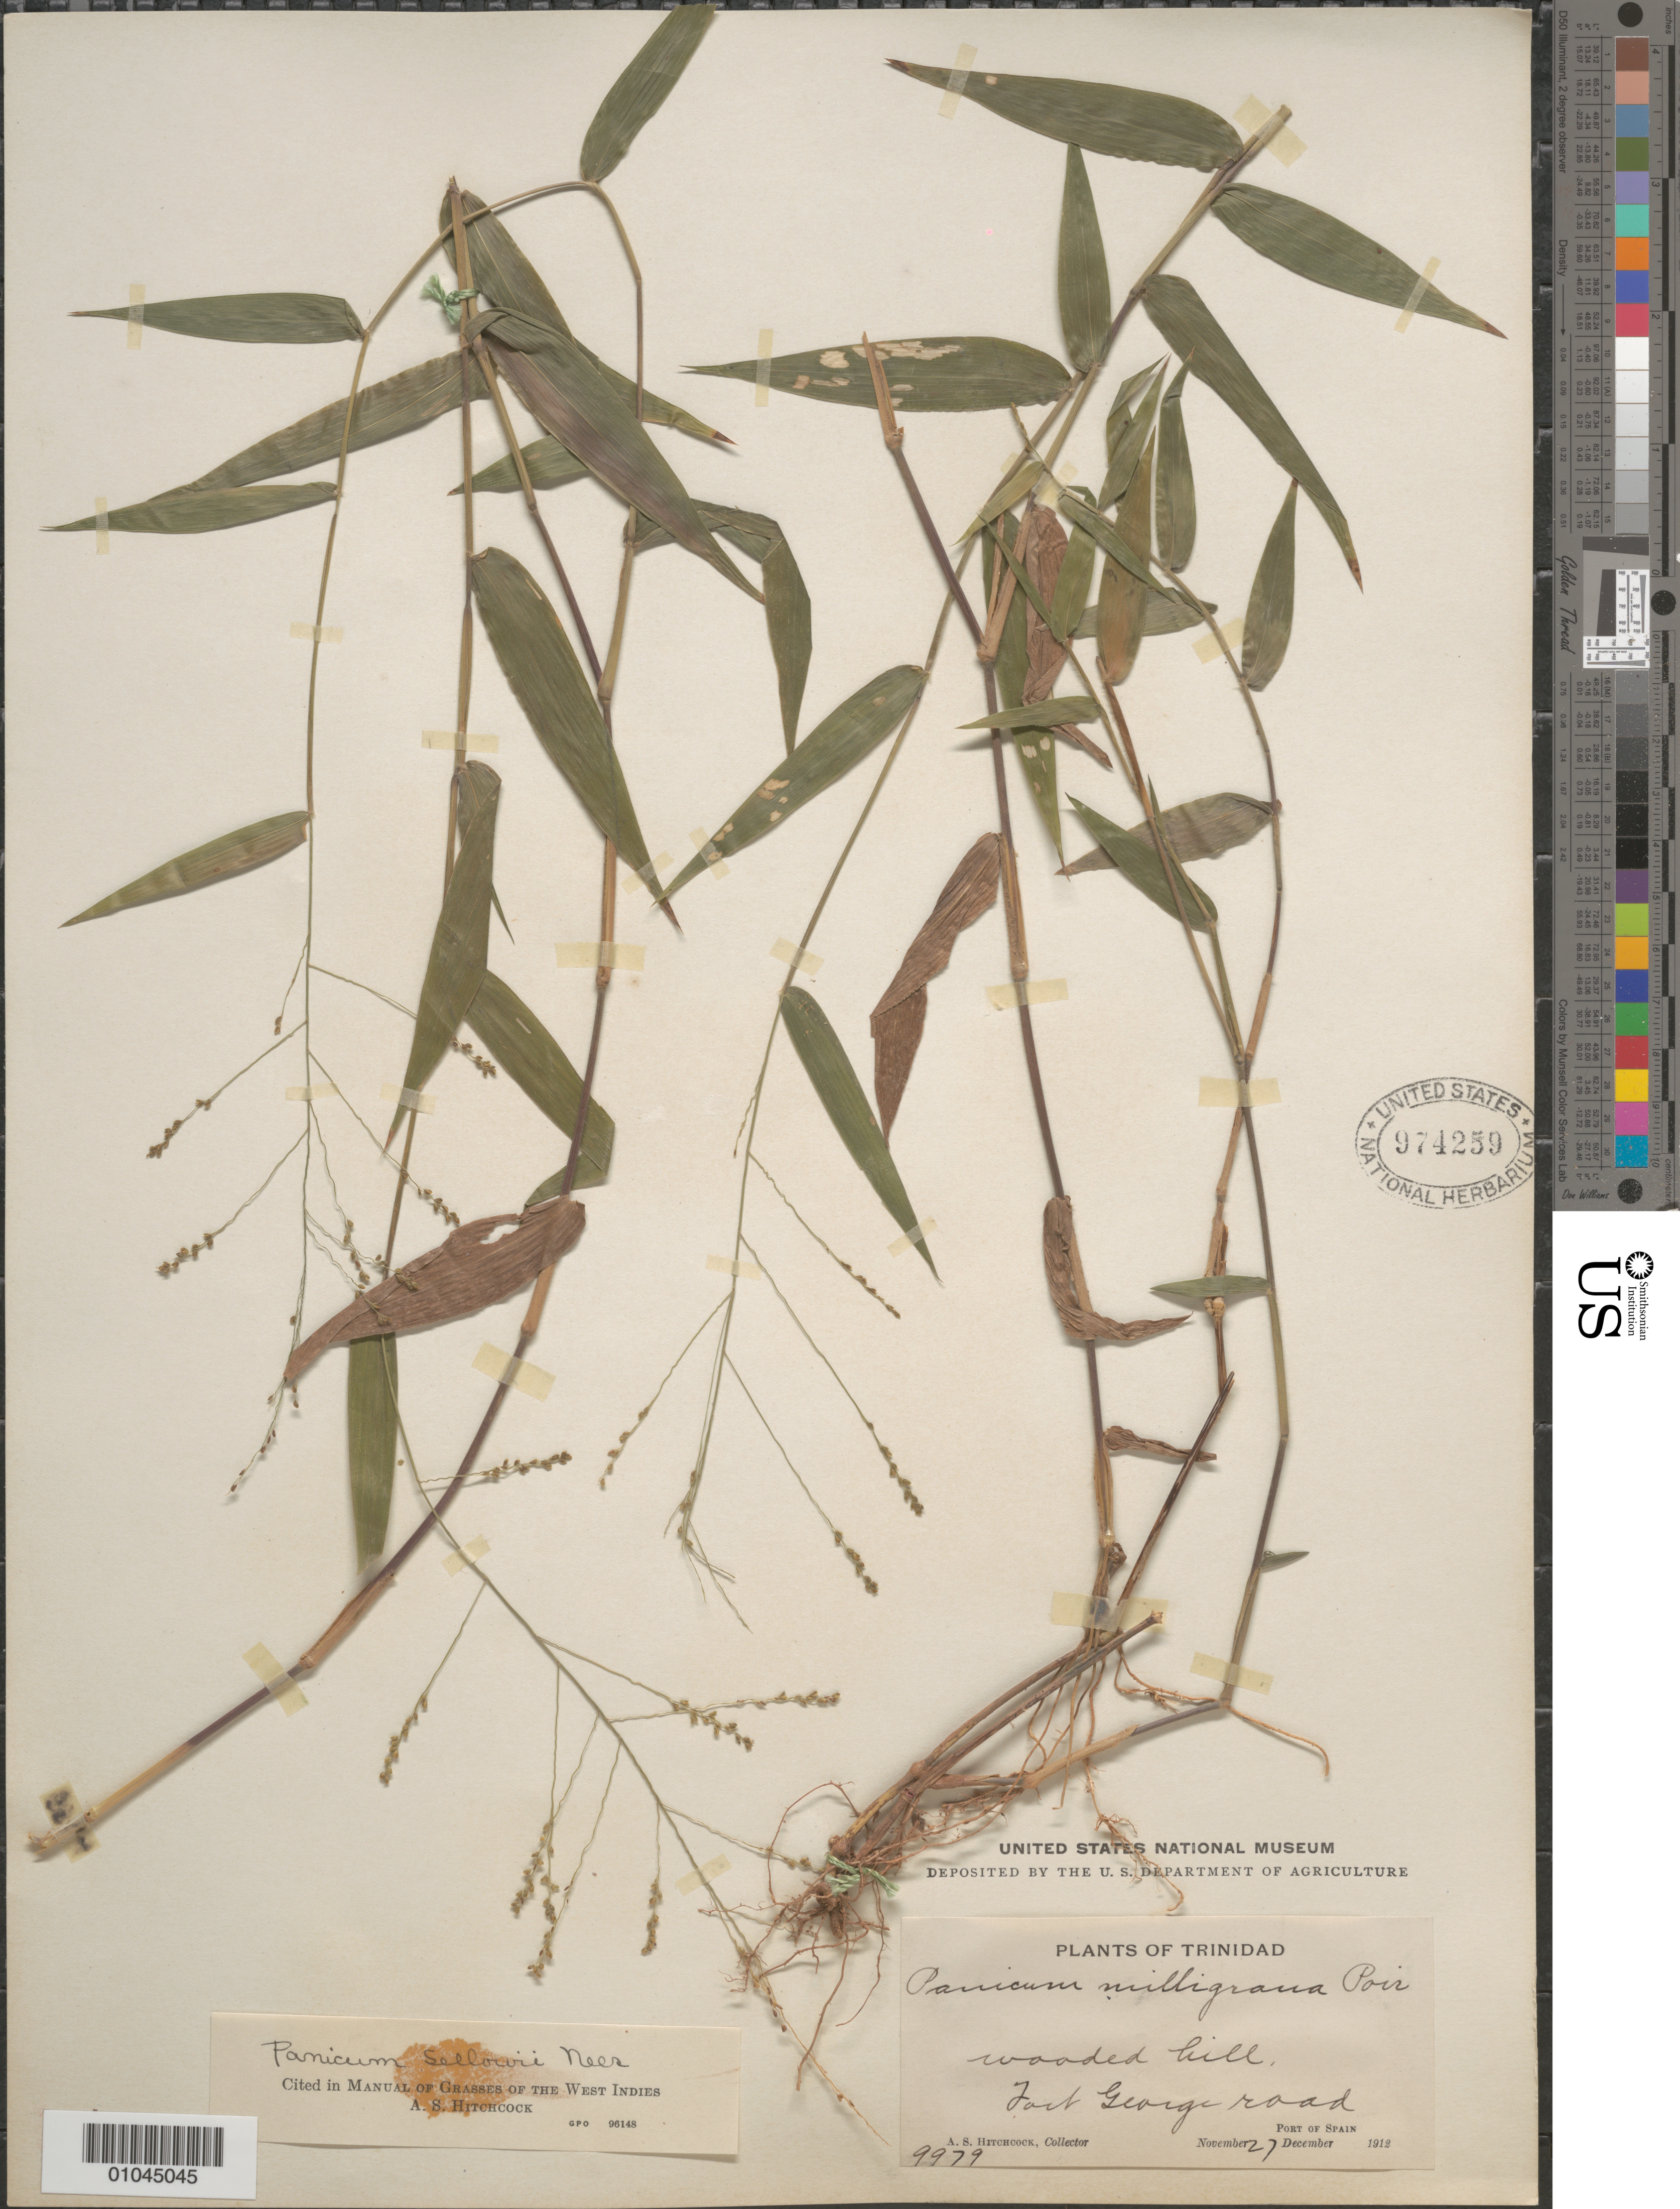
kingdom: Plantae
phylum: Tracheophyta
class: Liliopsida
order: Poales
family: Poaceae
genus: Panicum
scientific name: Panicum sellowii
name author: Nees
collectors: A. S. Hitchcock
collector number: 9979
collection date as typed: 27 Nov 1912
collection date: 1912-11-27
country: Trinidad and Tobago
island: Trinidad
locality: Fort George Road, Port of Spain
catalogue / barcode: US 974259